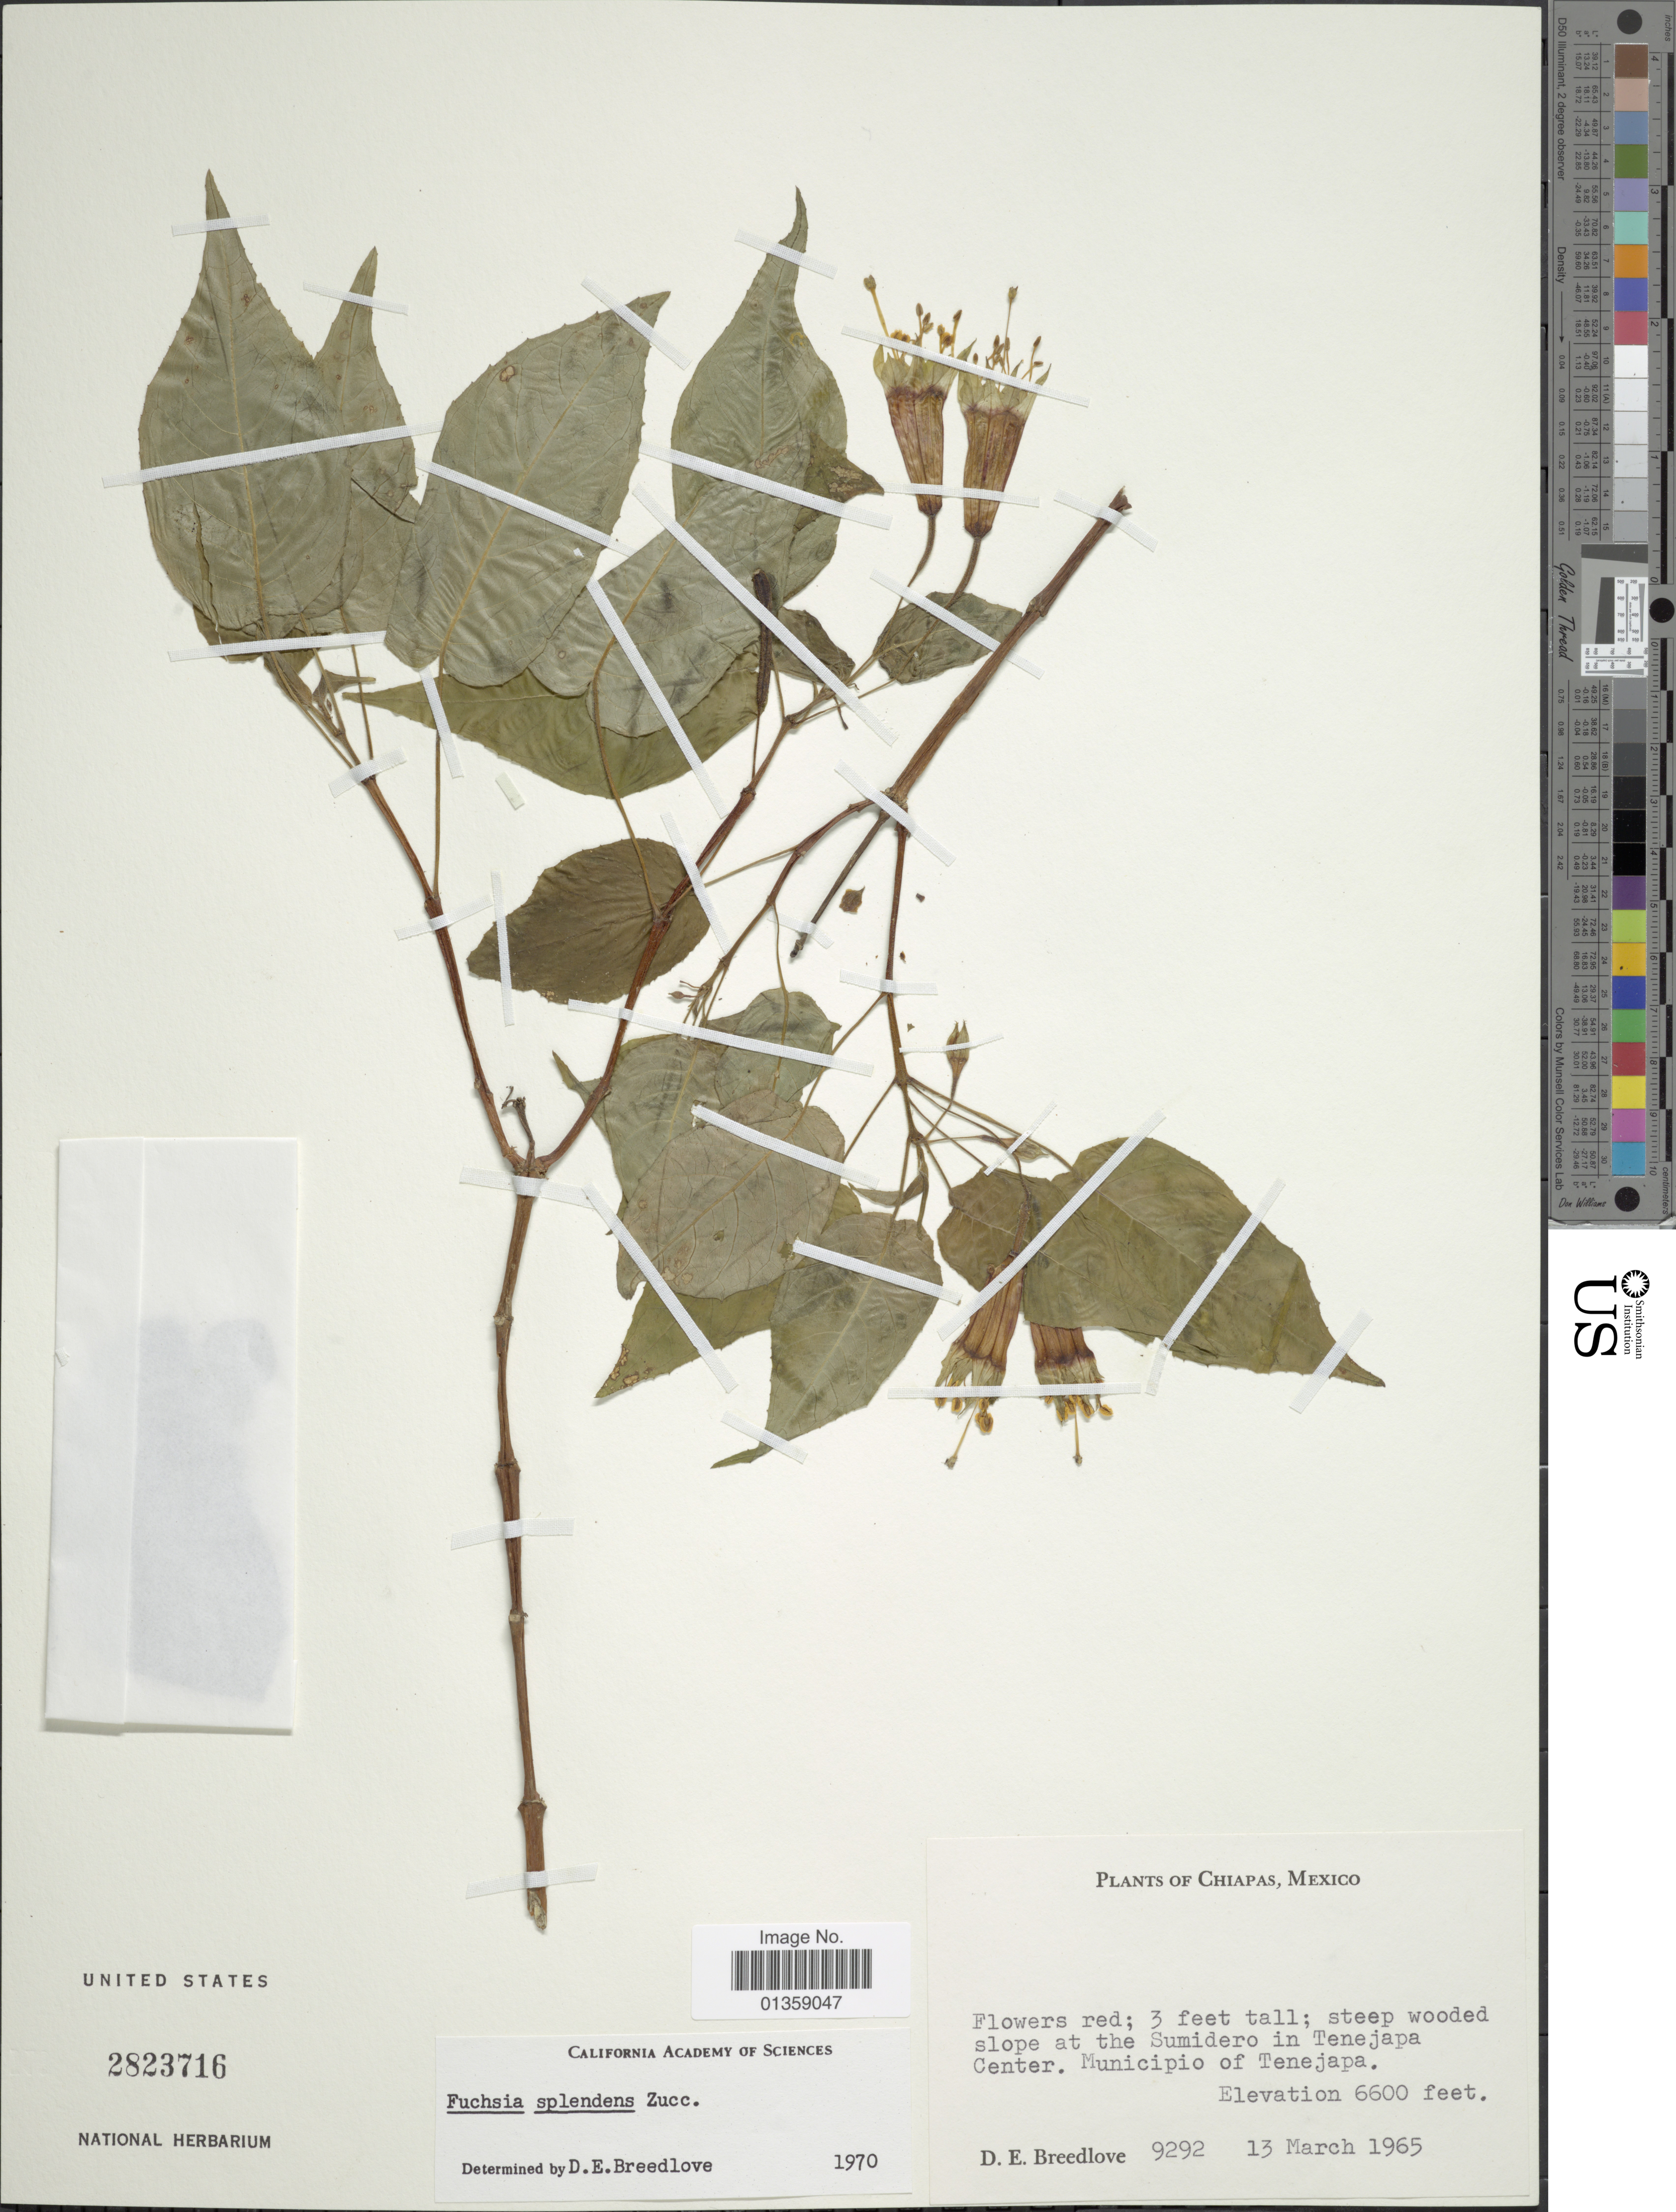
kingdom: Plantae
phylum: Tracheophyta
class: Magnoliopsida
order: Myrtales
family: Onagraceae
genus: Fuchsia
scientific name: Fuchsia splendens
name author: Zucc.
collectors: D. E. Breedlove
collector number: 9292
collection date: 1965-03-13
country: Mexico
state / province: Chiapas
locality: Steep wooded slope at the Sumidero in Tenejapa Center. Municipio of Tenejapa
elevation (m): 2012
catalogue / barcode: US 2823716